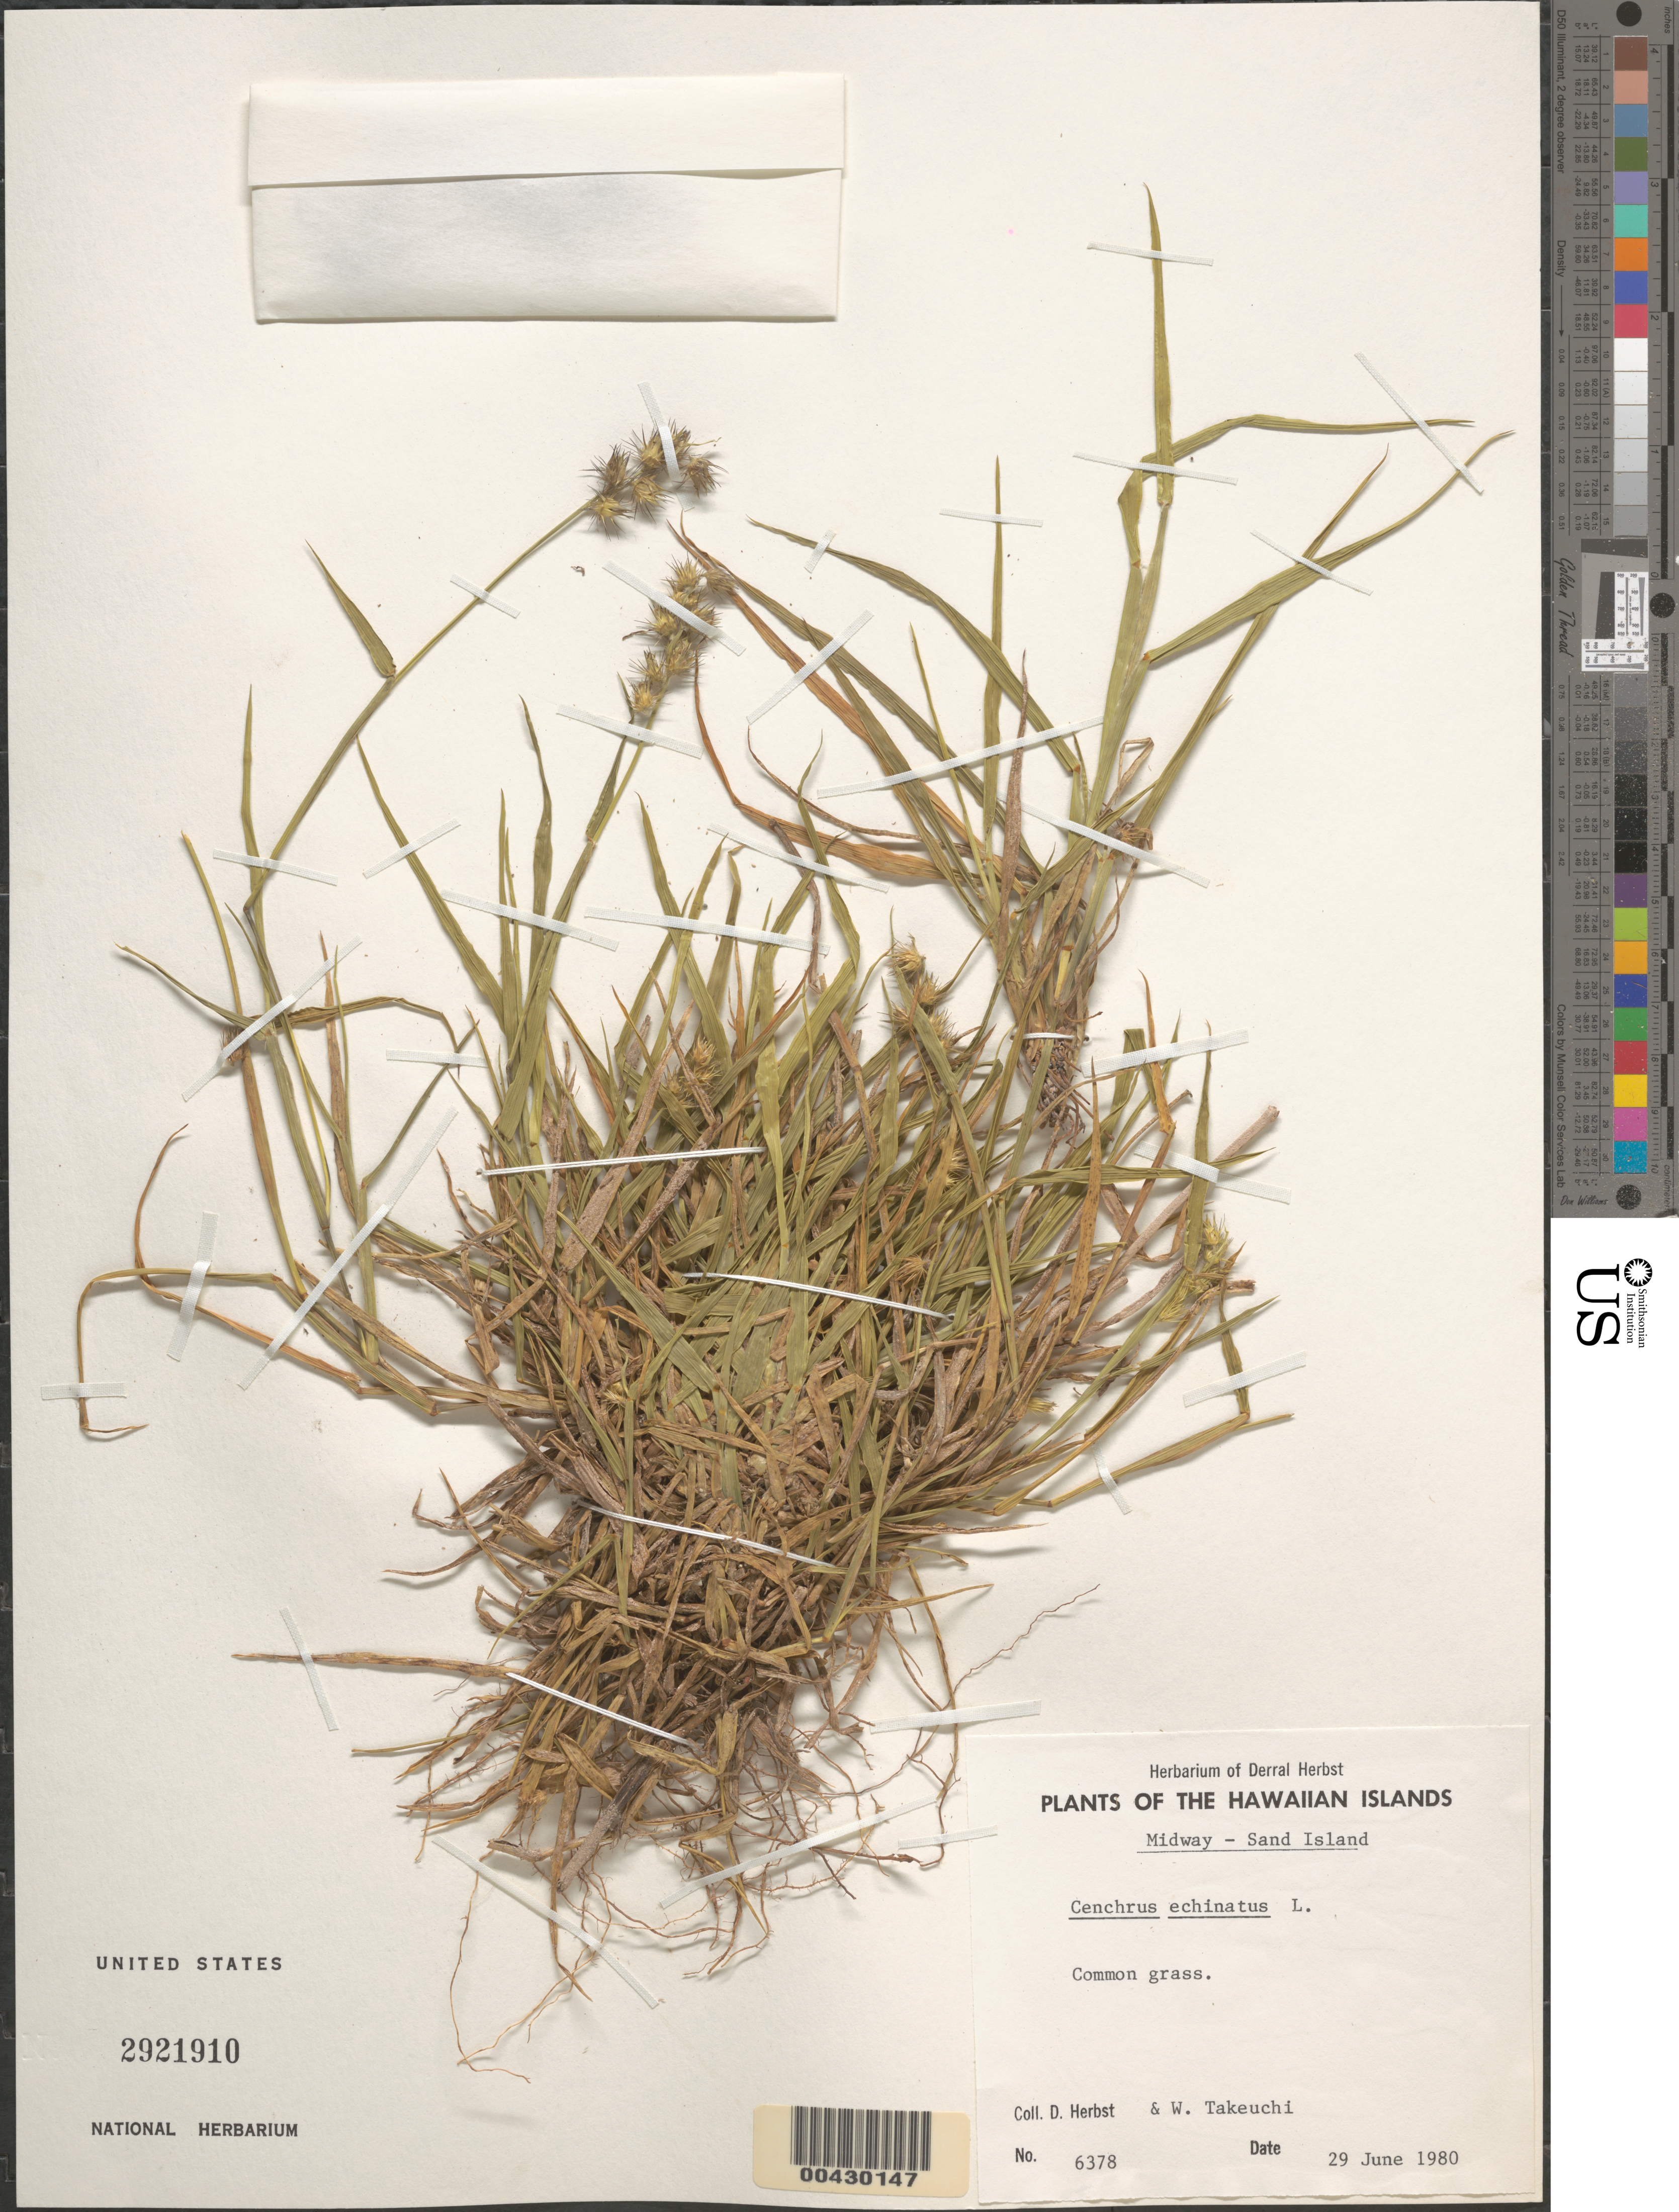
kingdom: Plantae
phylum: Tracheophyta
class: Liliopsida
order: Poales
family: Poaceae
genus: Cenchrus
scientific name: Cenchrus echinatus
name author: L.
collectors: D. R. Herbst & W. N. Takeuchi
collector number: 6378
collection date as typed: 29 Jun 1980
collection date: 1980-06-29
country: U.S. Administered Pacific Islands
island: Midway Atoll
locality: Midway, Sand Islet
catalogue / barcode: US 2921910